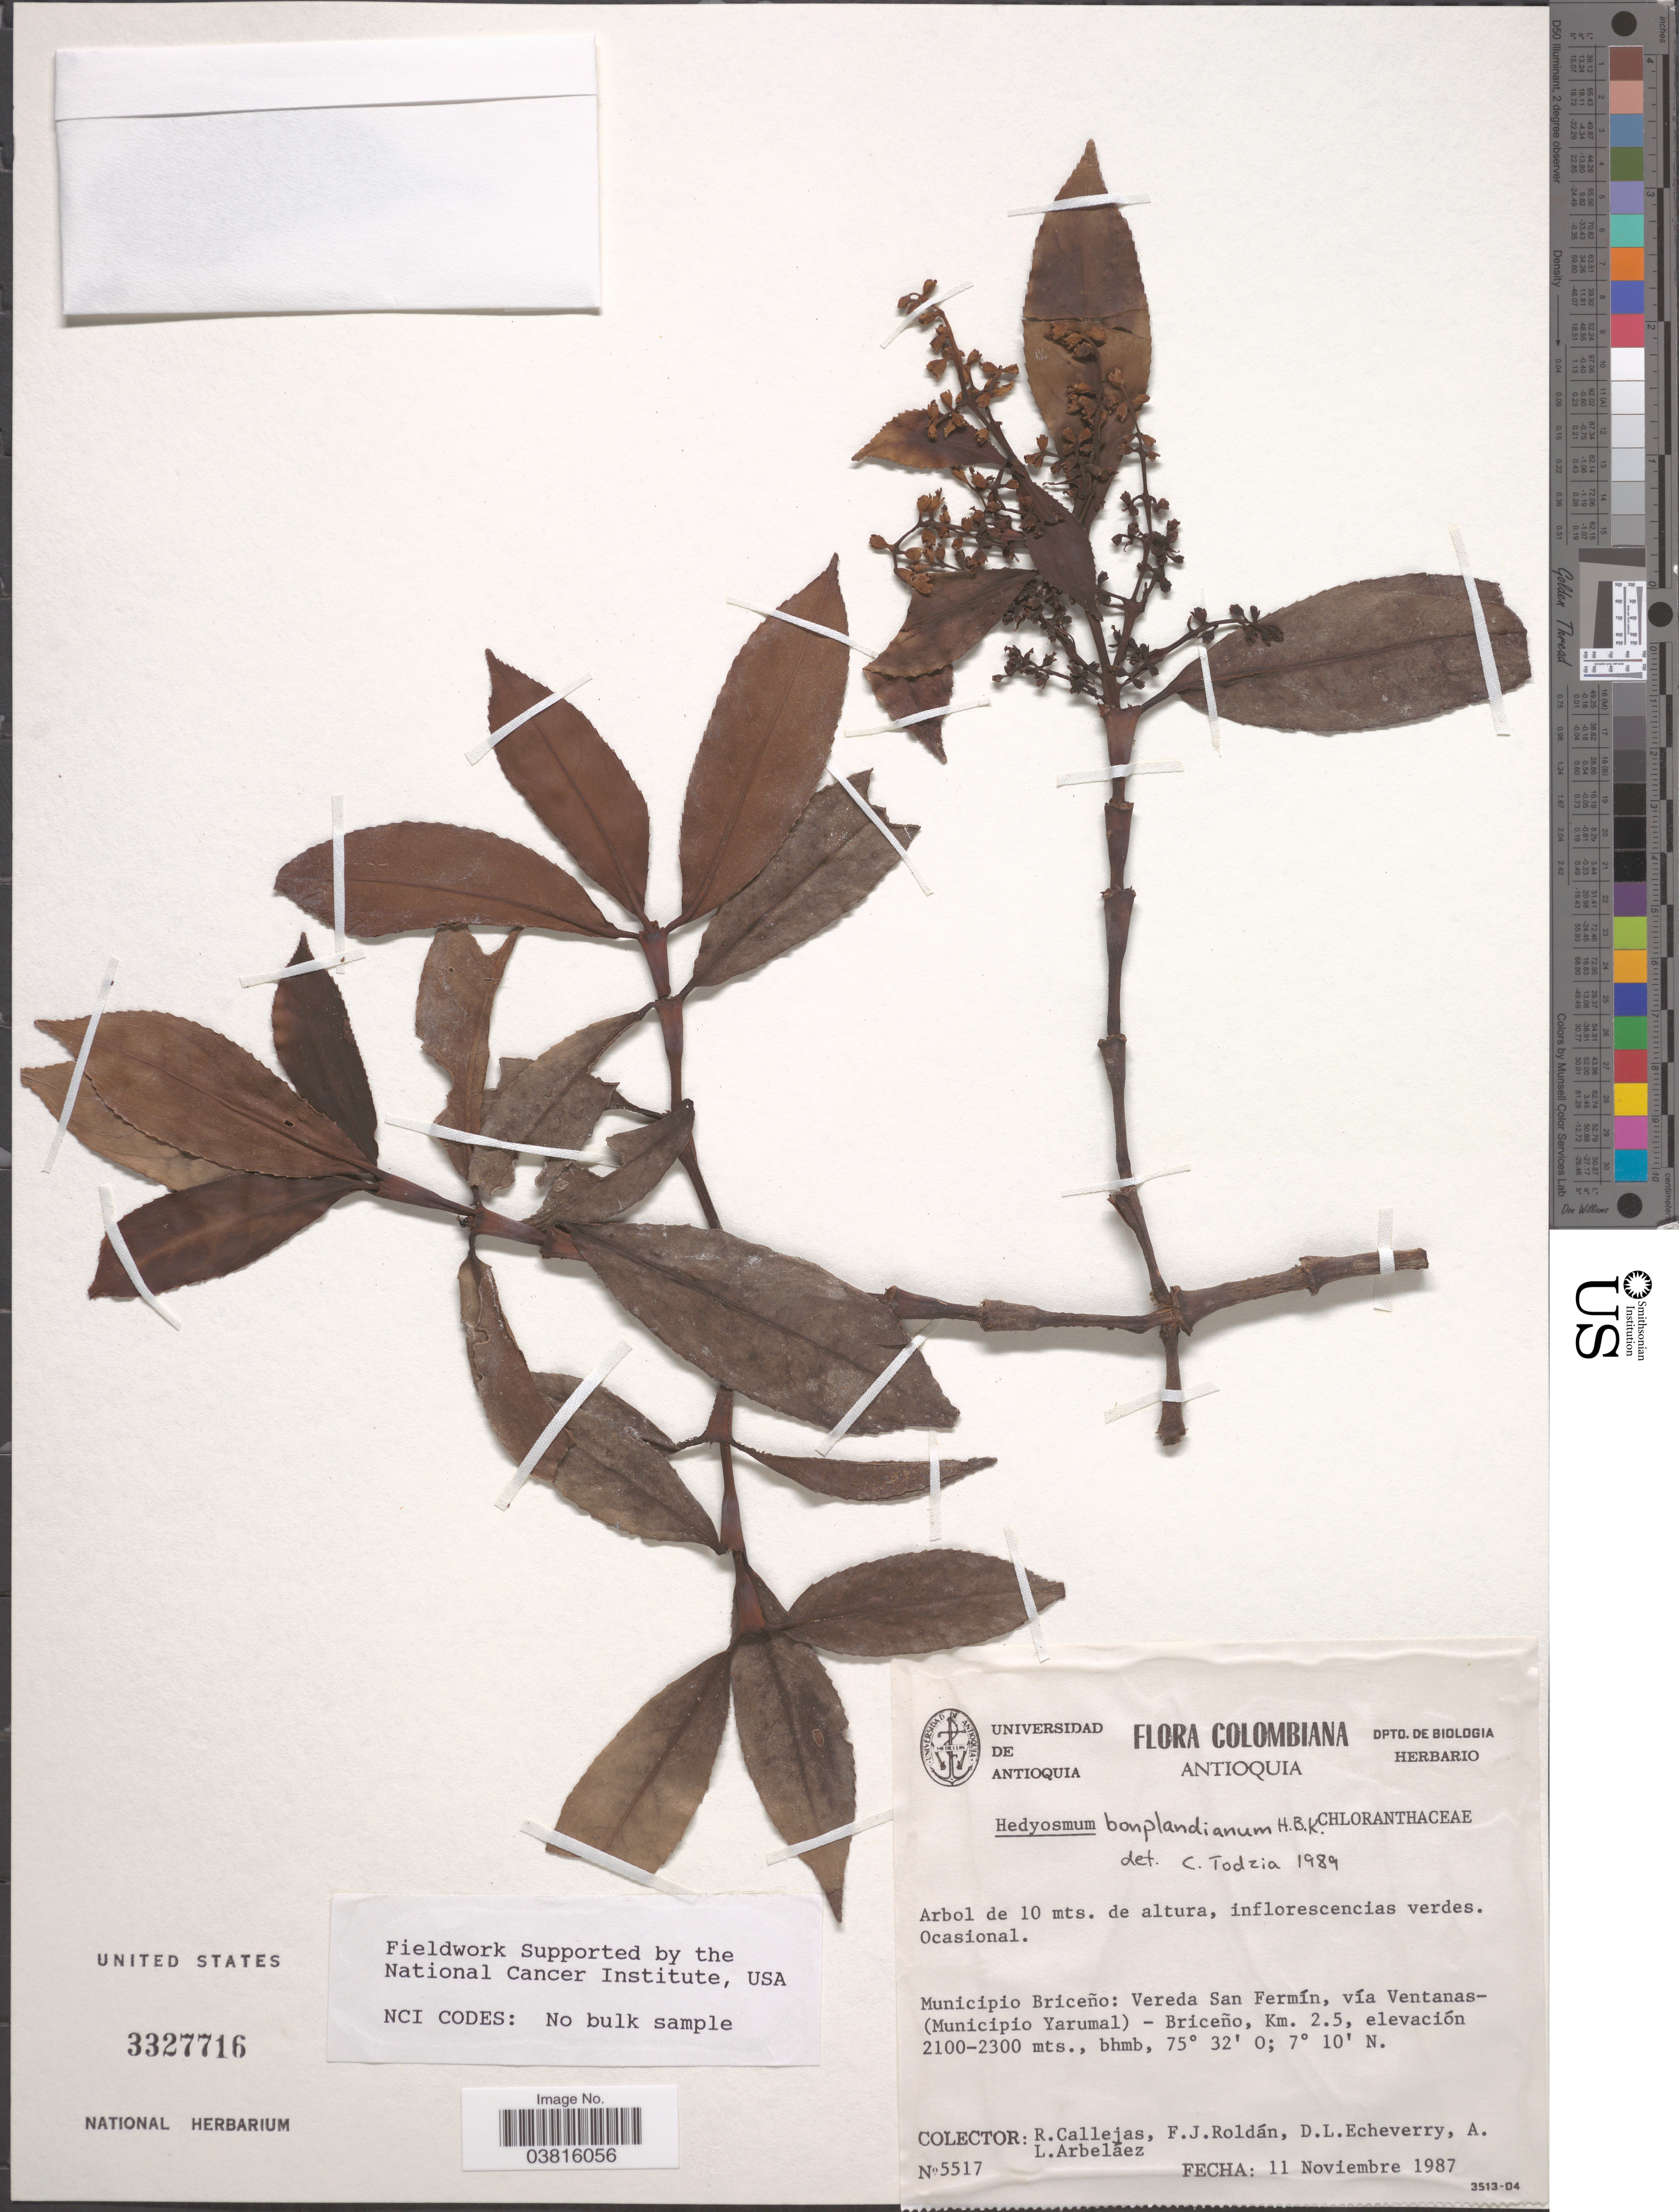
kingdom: Plantae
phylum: Tracheophyta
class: Magnoliopsida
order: Chloranthales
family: Chloranthaceae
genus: Hedyosmum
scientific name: Hedyosmum bonplandianum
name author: Kunth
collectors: R. Callejas, F. J. Roldán, D. Echeverry & A. Arbeláez Alvarez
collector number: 5517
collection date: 1987-11-11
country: Colombia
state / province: Antioquia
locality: Municipio Briceño: Vereda San Fermín, vía Ventanas-(Municipio Yarumal) - Briceño, Km. 2.5.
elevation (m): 2100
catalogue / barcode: US 3327716